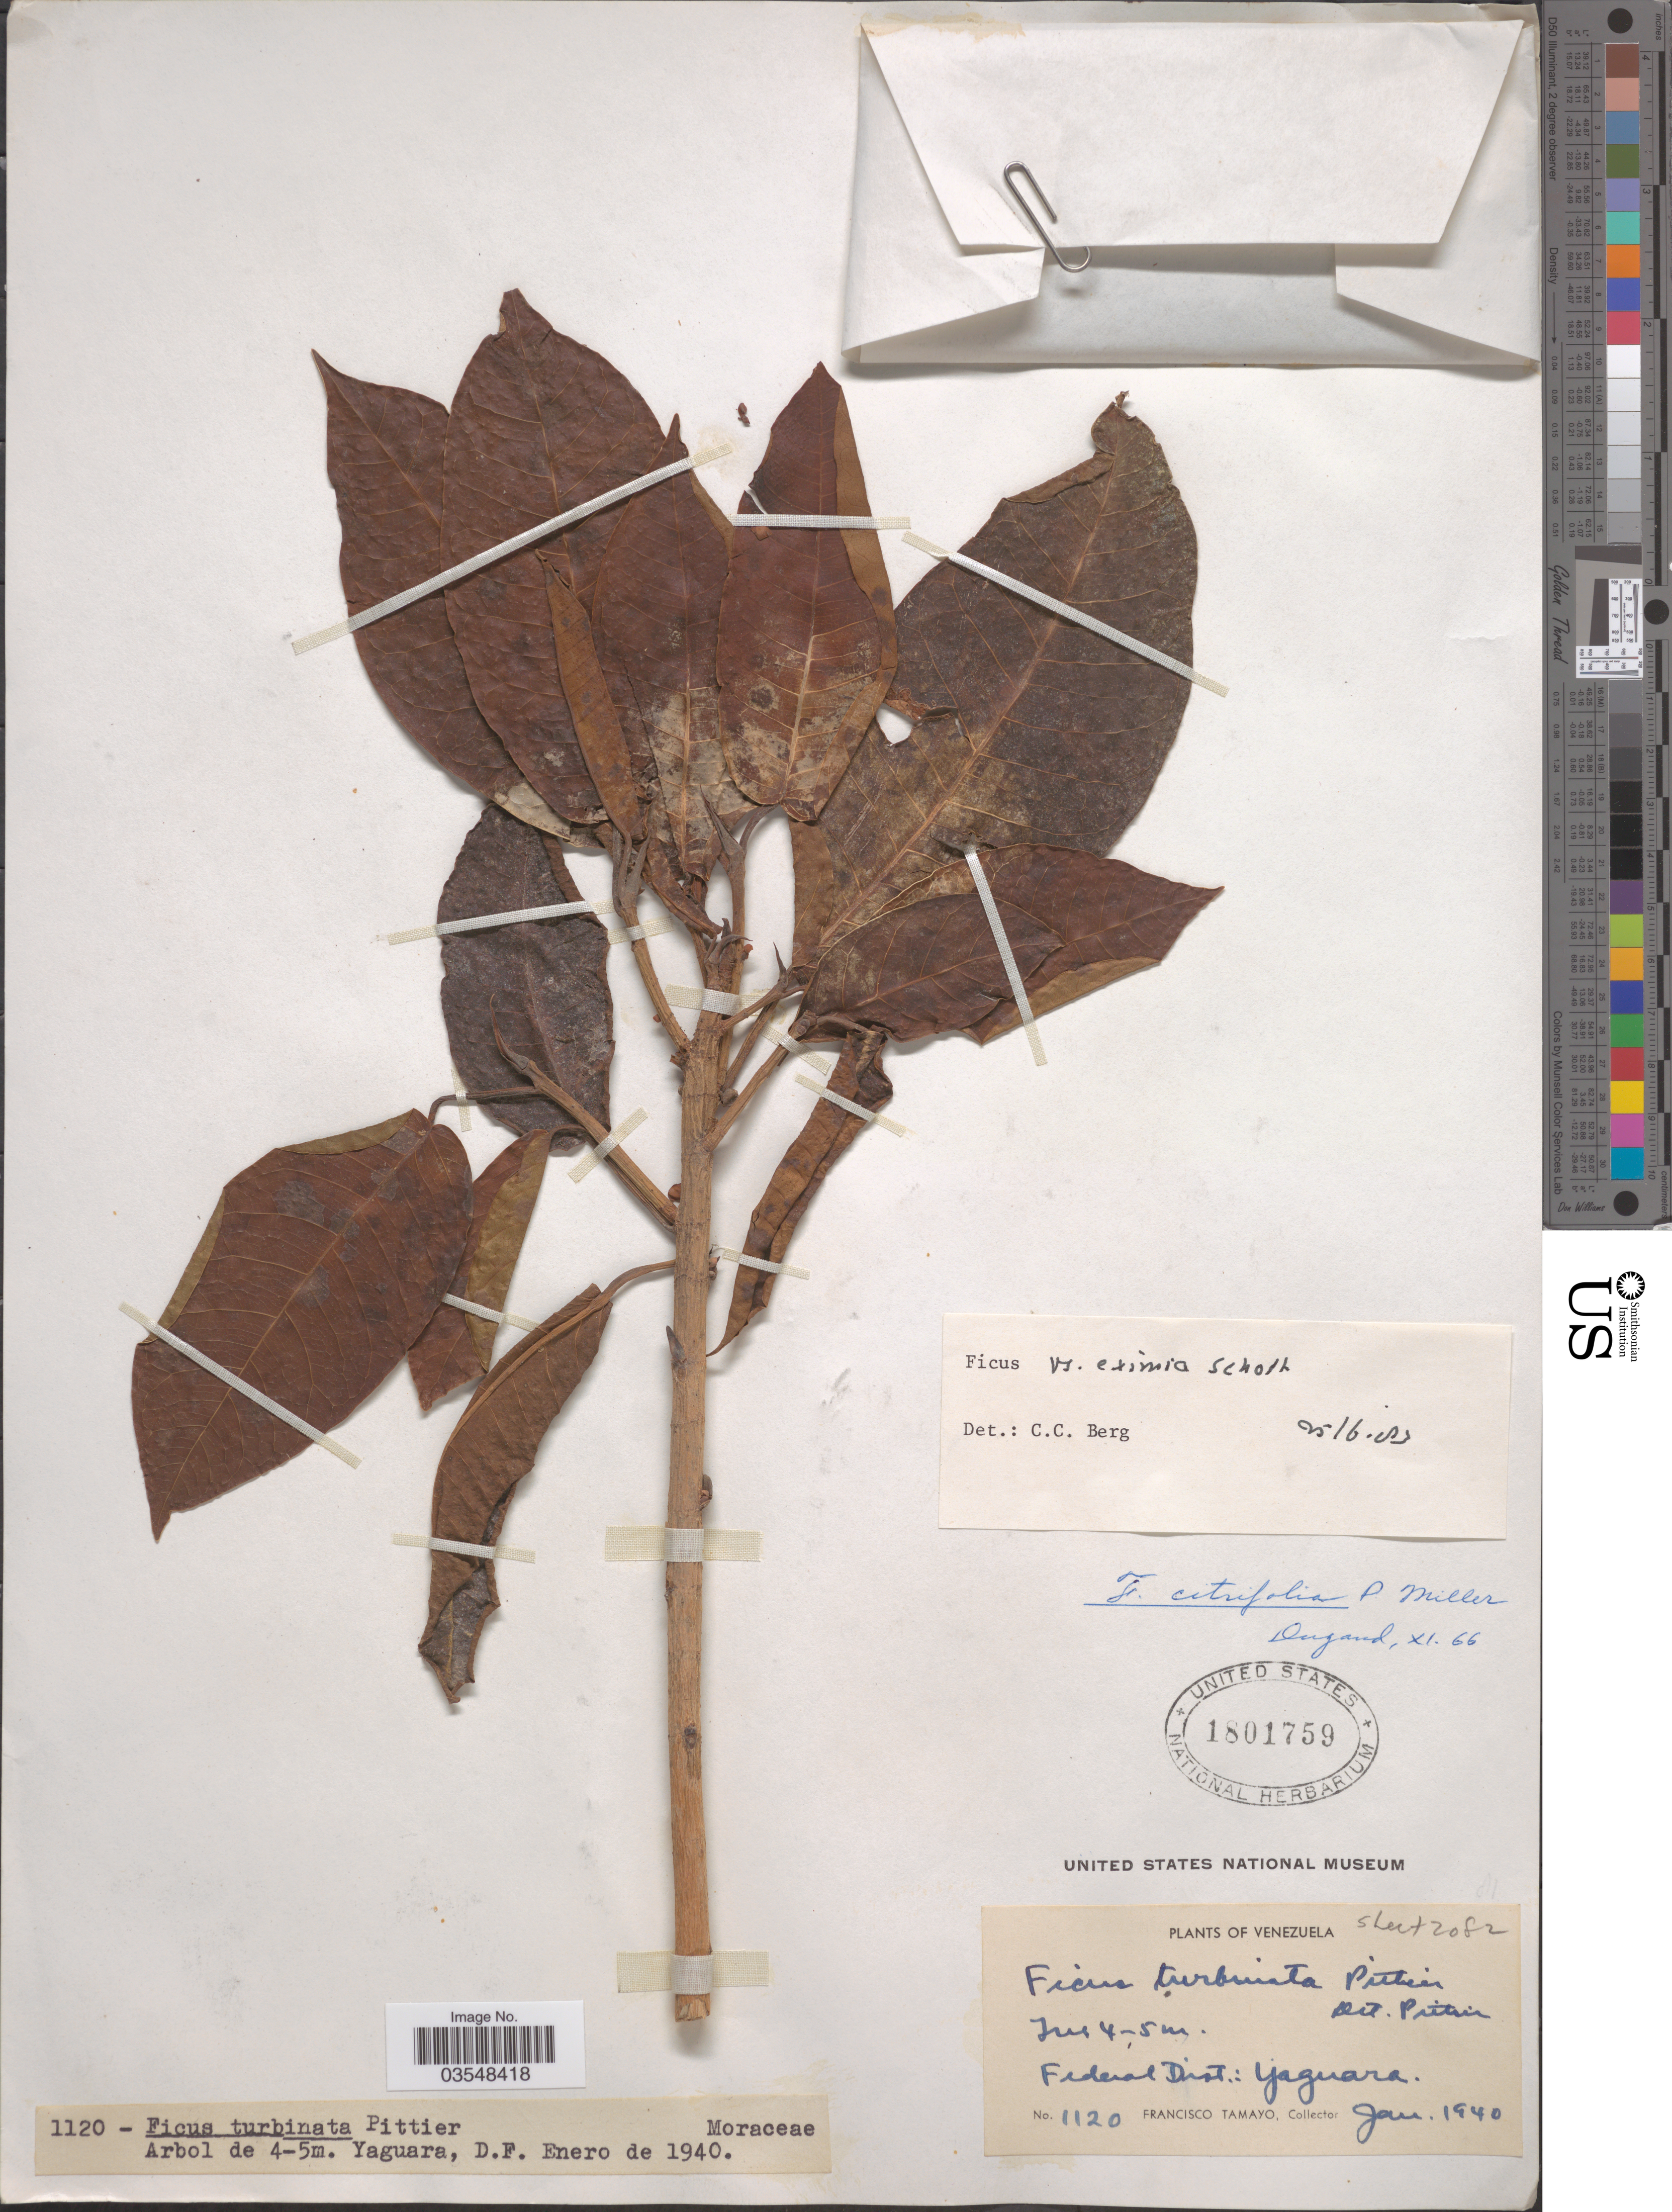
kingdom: Plantae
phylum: Tracheophyta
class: Magnoliopsida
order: Rosales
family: Moraceae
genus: Ficus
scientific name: Ficus eximia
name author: Schott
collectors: F. Tamayo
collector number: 1120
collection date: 1940-01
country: Venezuela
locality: Federal Dist.: Yaguara.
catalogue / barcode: US 1801759